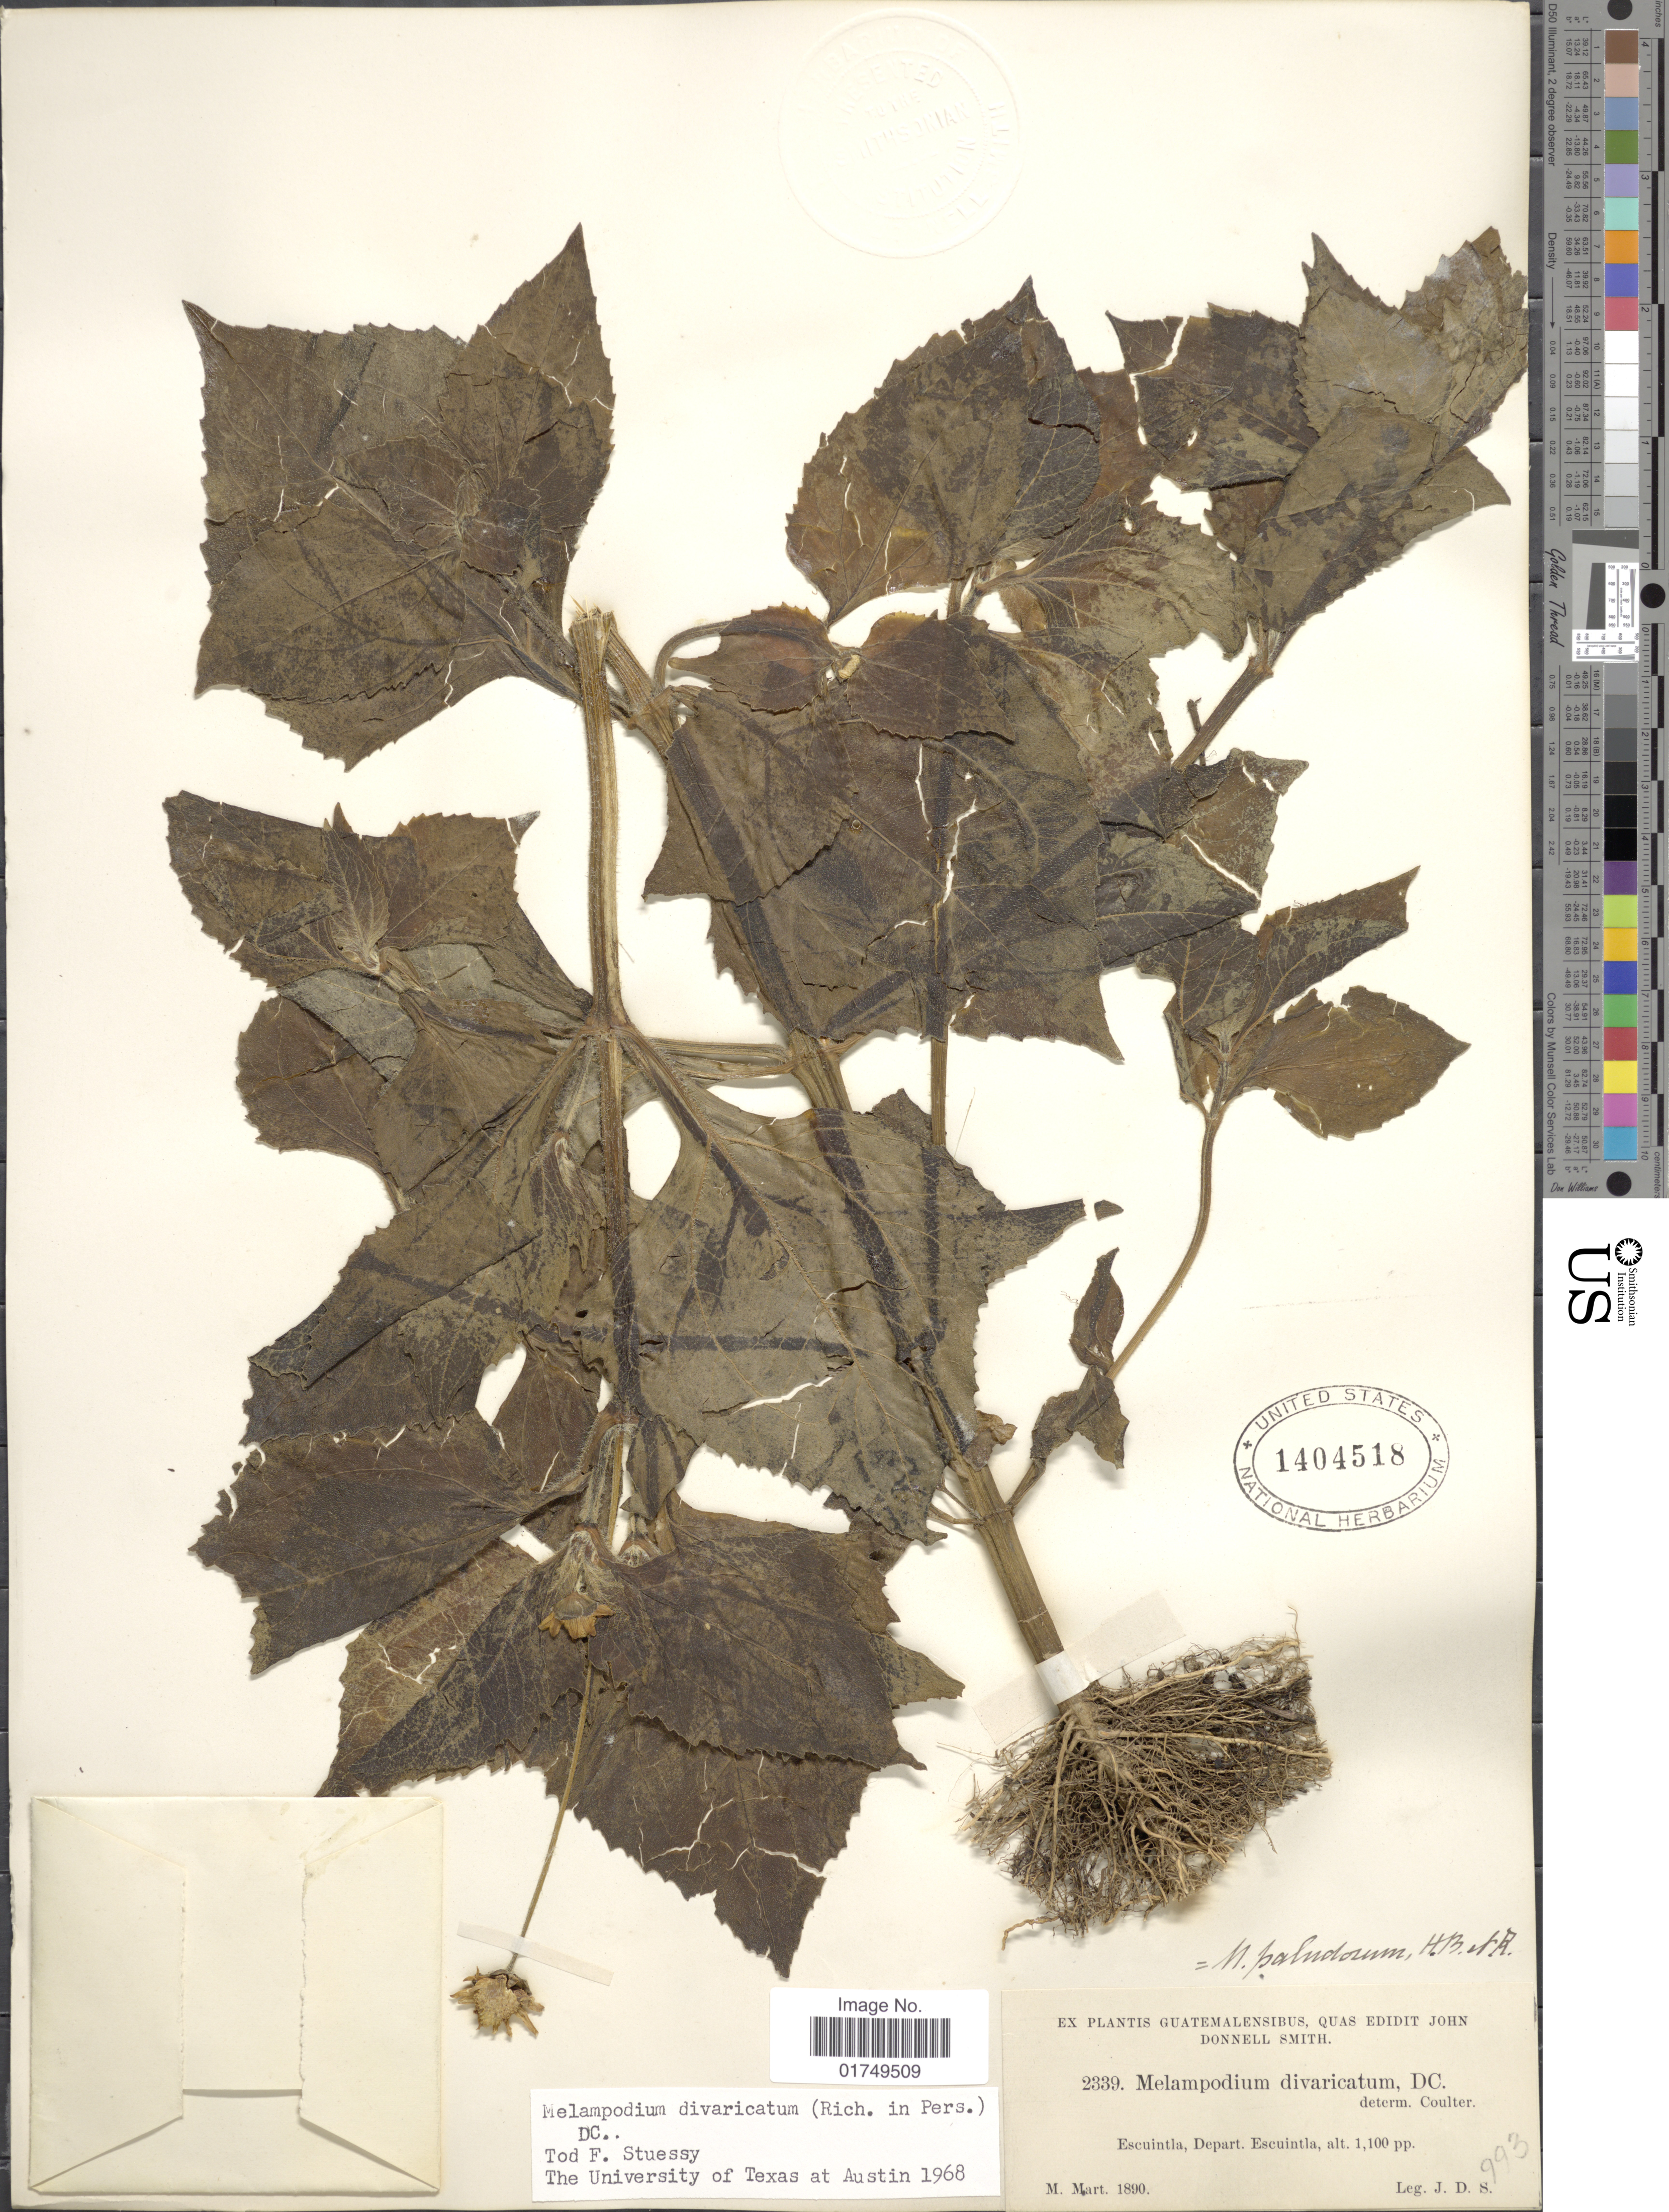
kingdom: Plantae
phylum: Tracheophyta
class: Magnoliopsida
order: Asterales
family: Asteraceae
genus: Melampodium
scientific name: Melampodium divaricatum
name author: (Rich.) DC.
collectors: J. Donnell Smith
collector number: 993?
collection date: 1890-03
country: Guatemala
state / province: Escuintla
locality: Depart. Escuintla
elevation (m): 335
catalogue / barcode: US 1404518